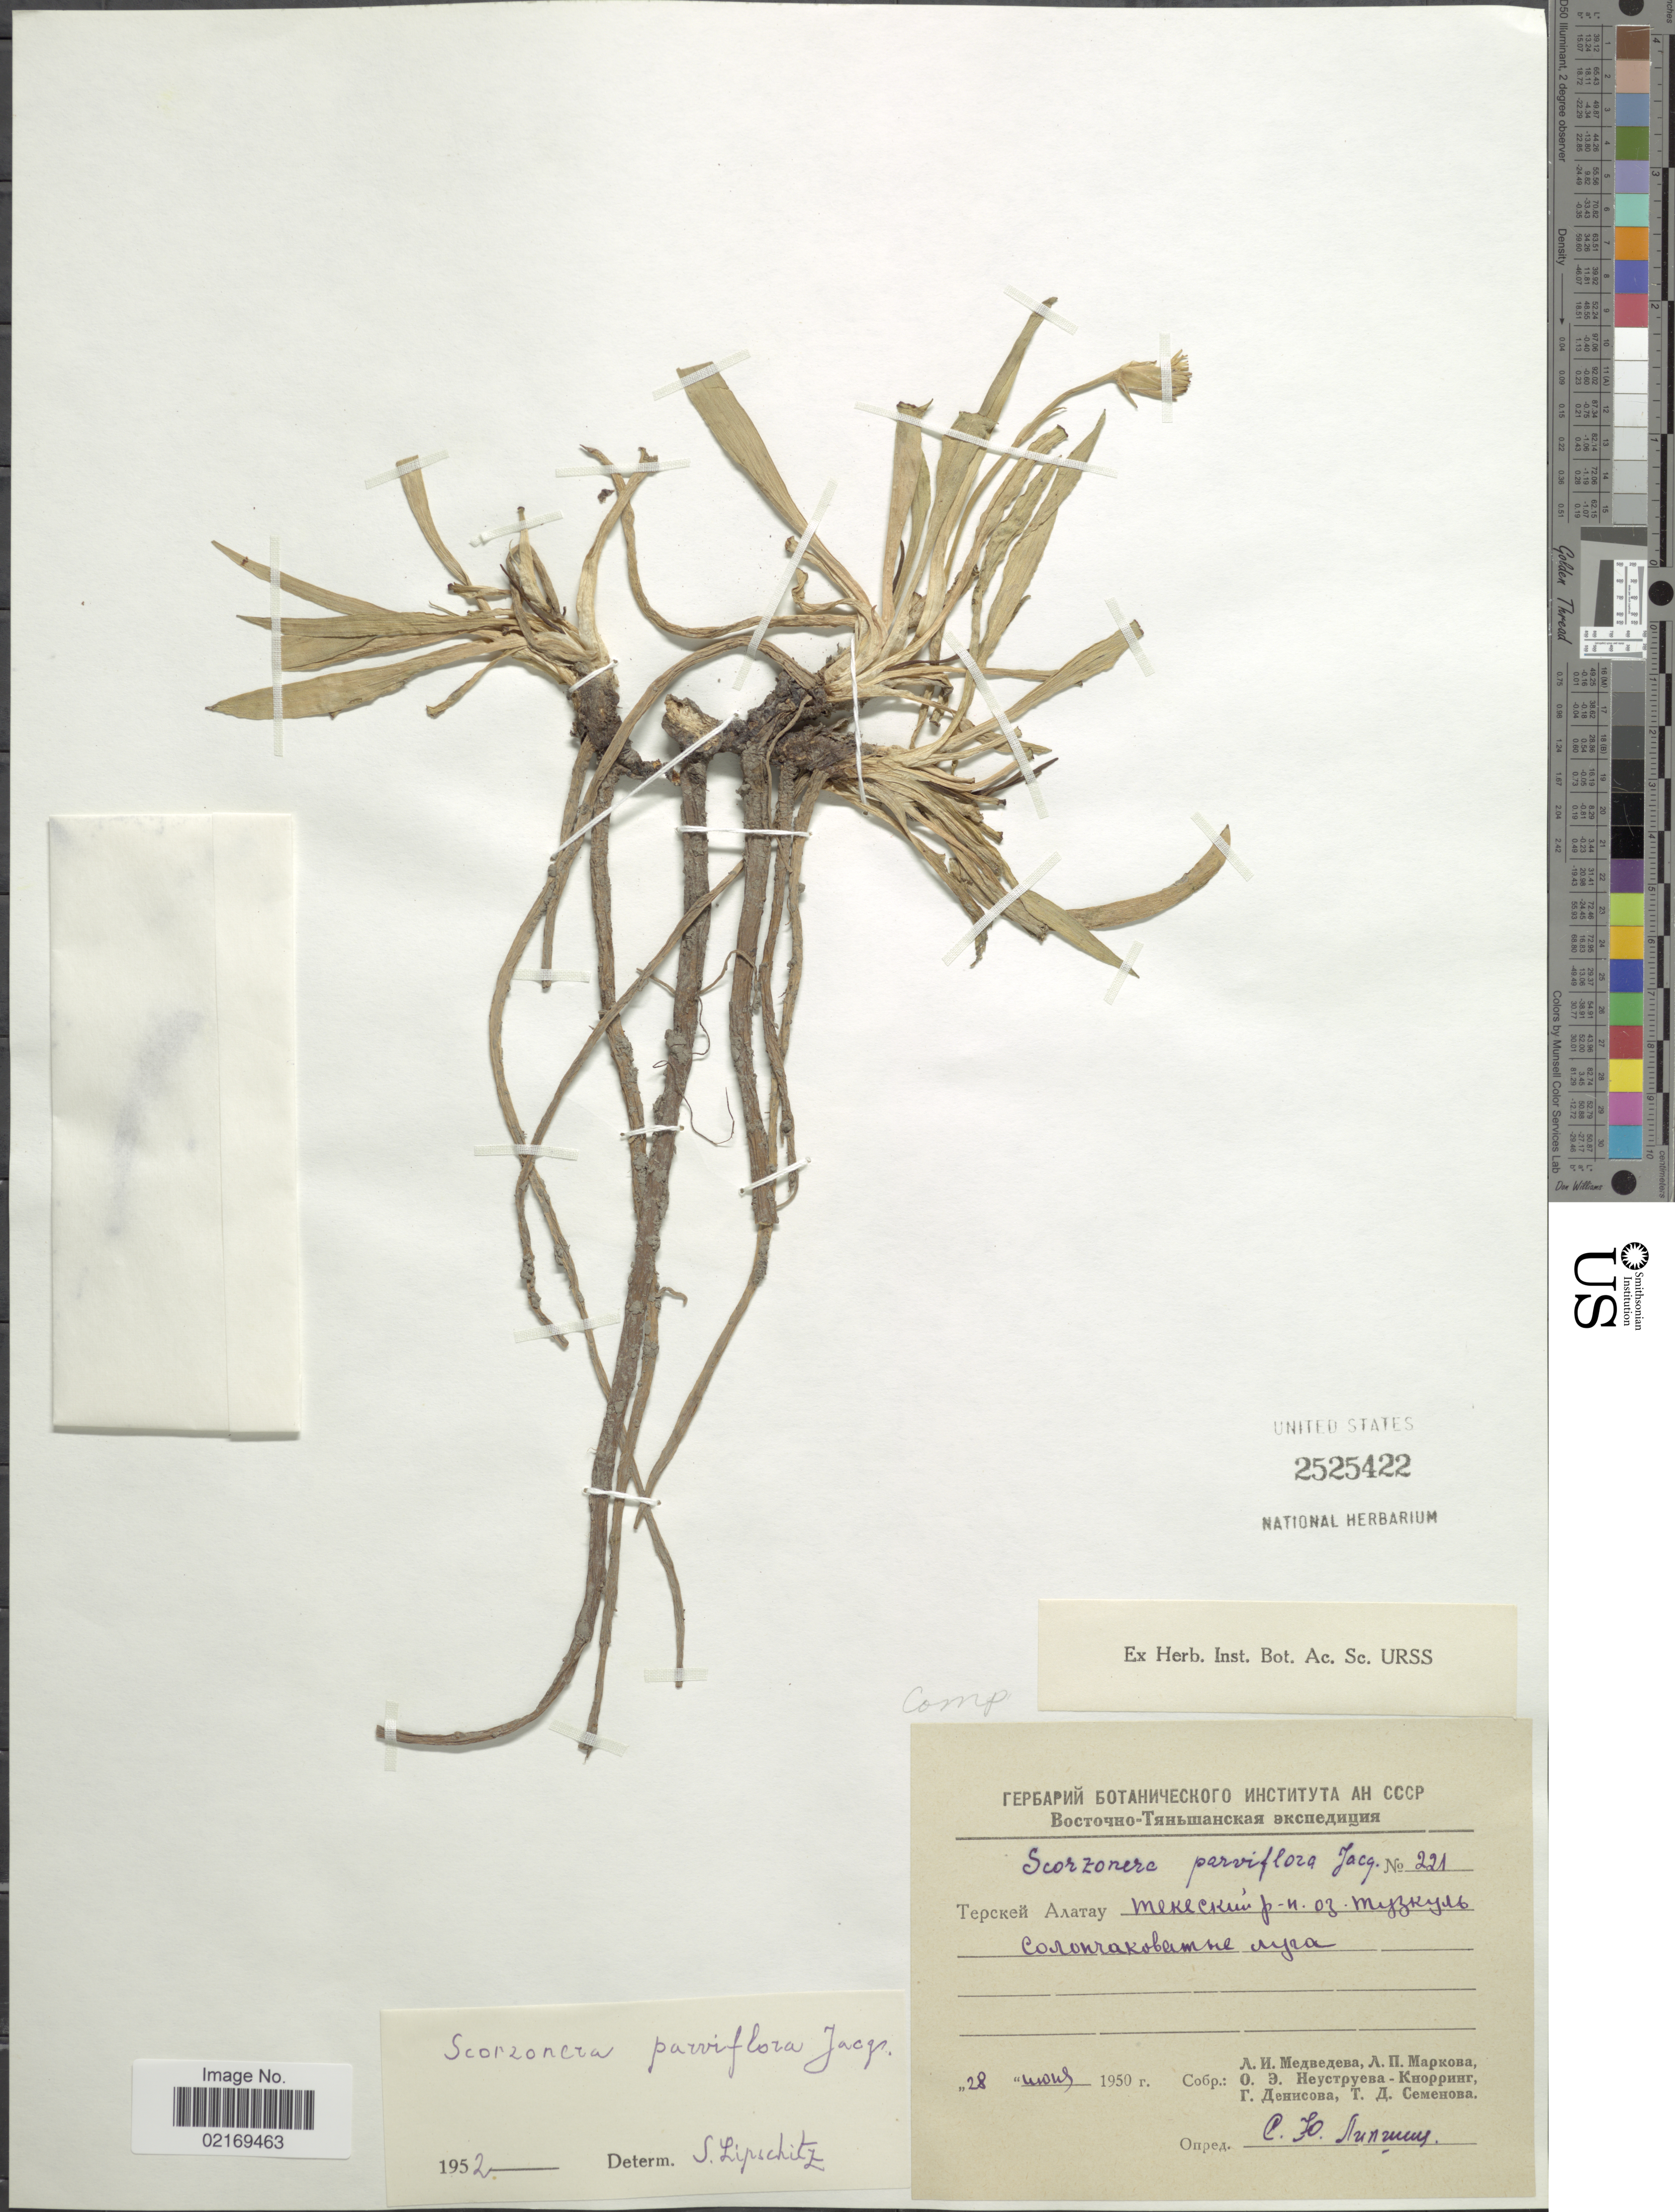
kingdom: Plantae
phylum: Tracheophyta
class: Magnoliopsida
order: Asterales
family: Asteraceae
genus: Scorzonera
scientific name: Scorzonera parviflora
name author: Jacq.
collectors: L. Medvedeva, L. Markova, O. Knorring, G. Denisova & T. Semenova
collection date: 1950-08-28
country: Kazakhstan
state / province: Almaty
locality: Terskey Alatau, lake Tuzkol.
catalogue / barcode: US 2525422